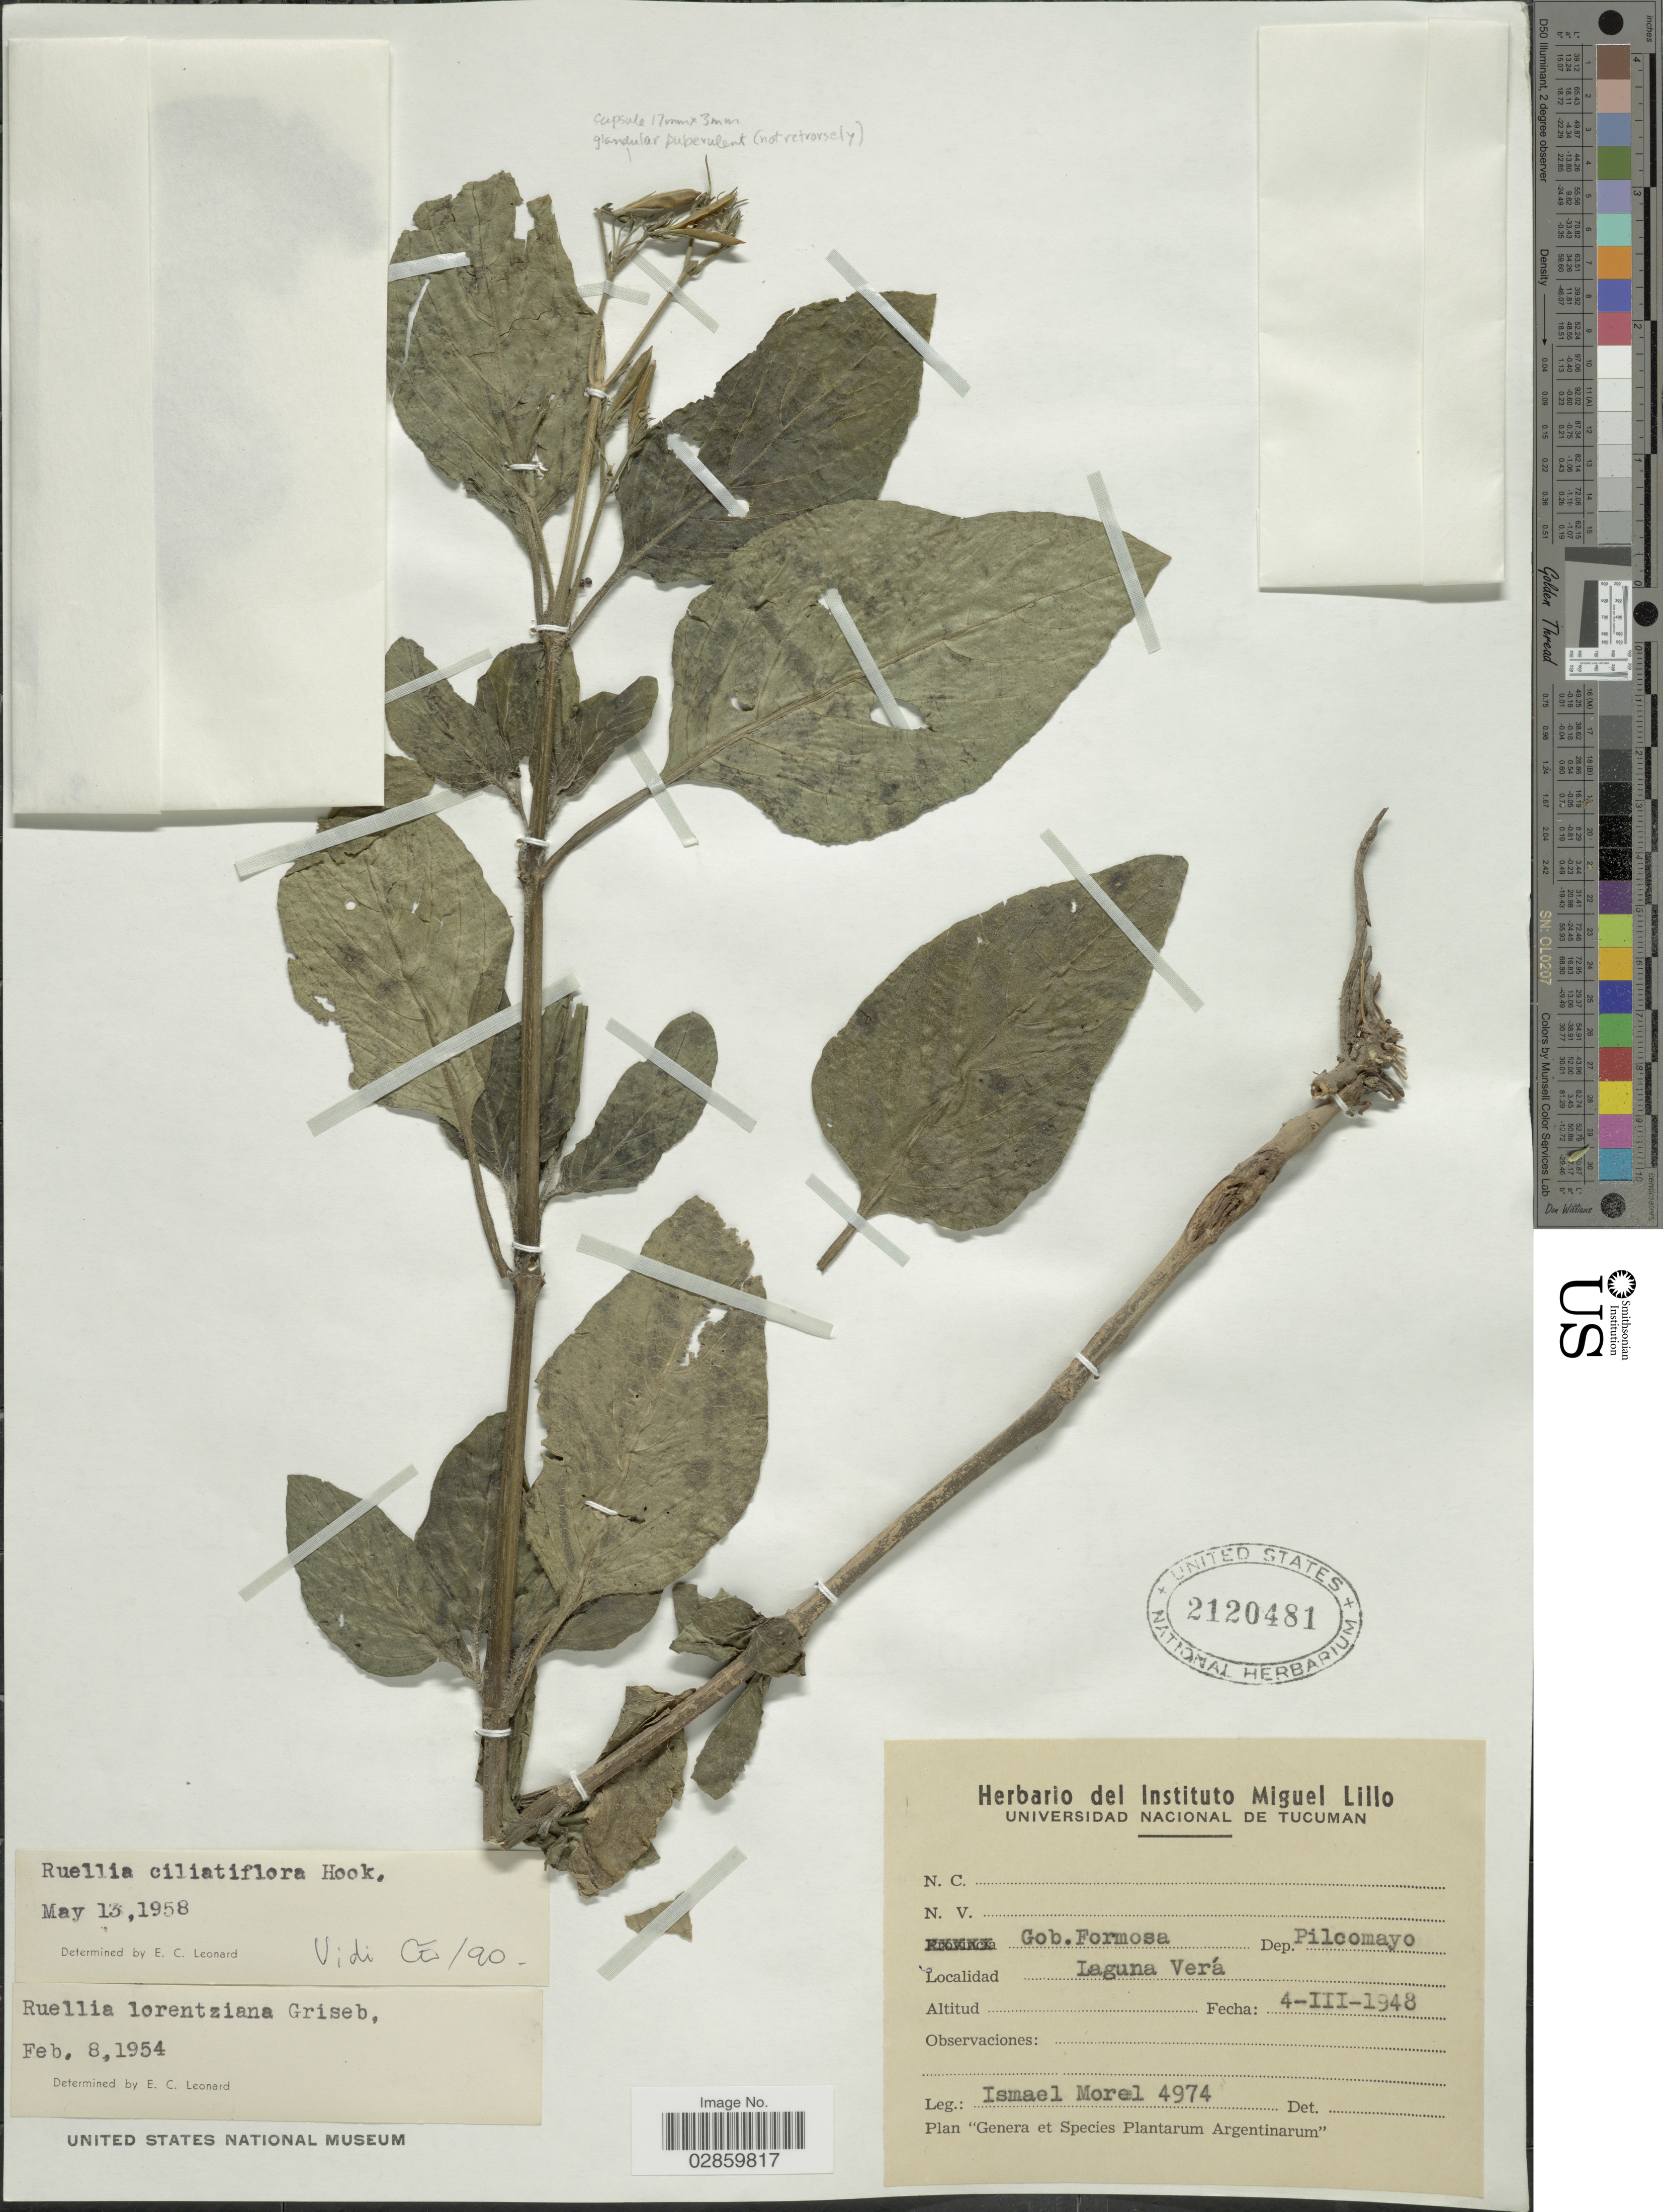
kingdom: Plantae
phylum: Tracheophyta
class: Magnoliopsida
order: Lamiales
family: Acanthaceae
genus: Ruellia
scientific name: Ruellia ciliatiflora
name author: Hook.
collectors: I. Morel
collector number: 4974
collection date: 1948-03-04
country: Argentina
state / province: Formosa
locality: Gob. Formosa. Dep. Pilcomayo. Laguna Verá.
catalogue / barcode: US 2120481